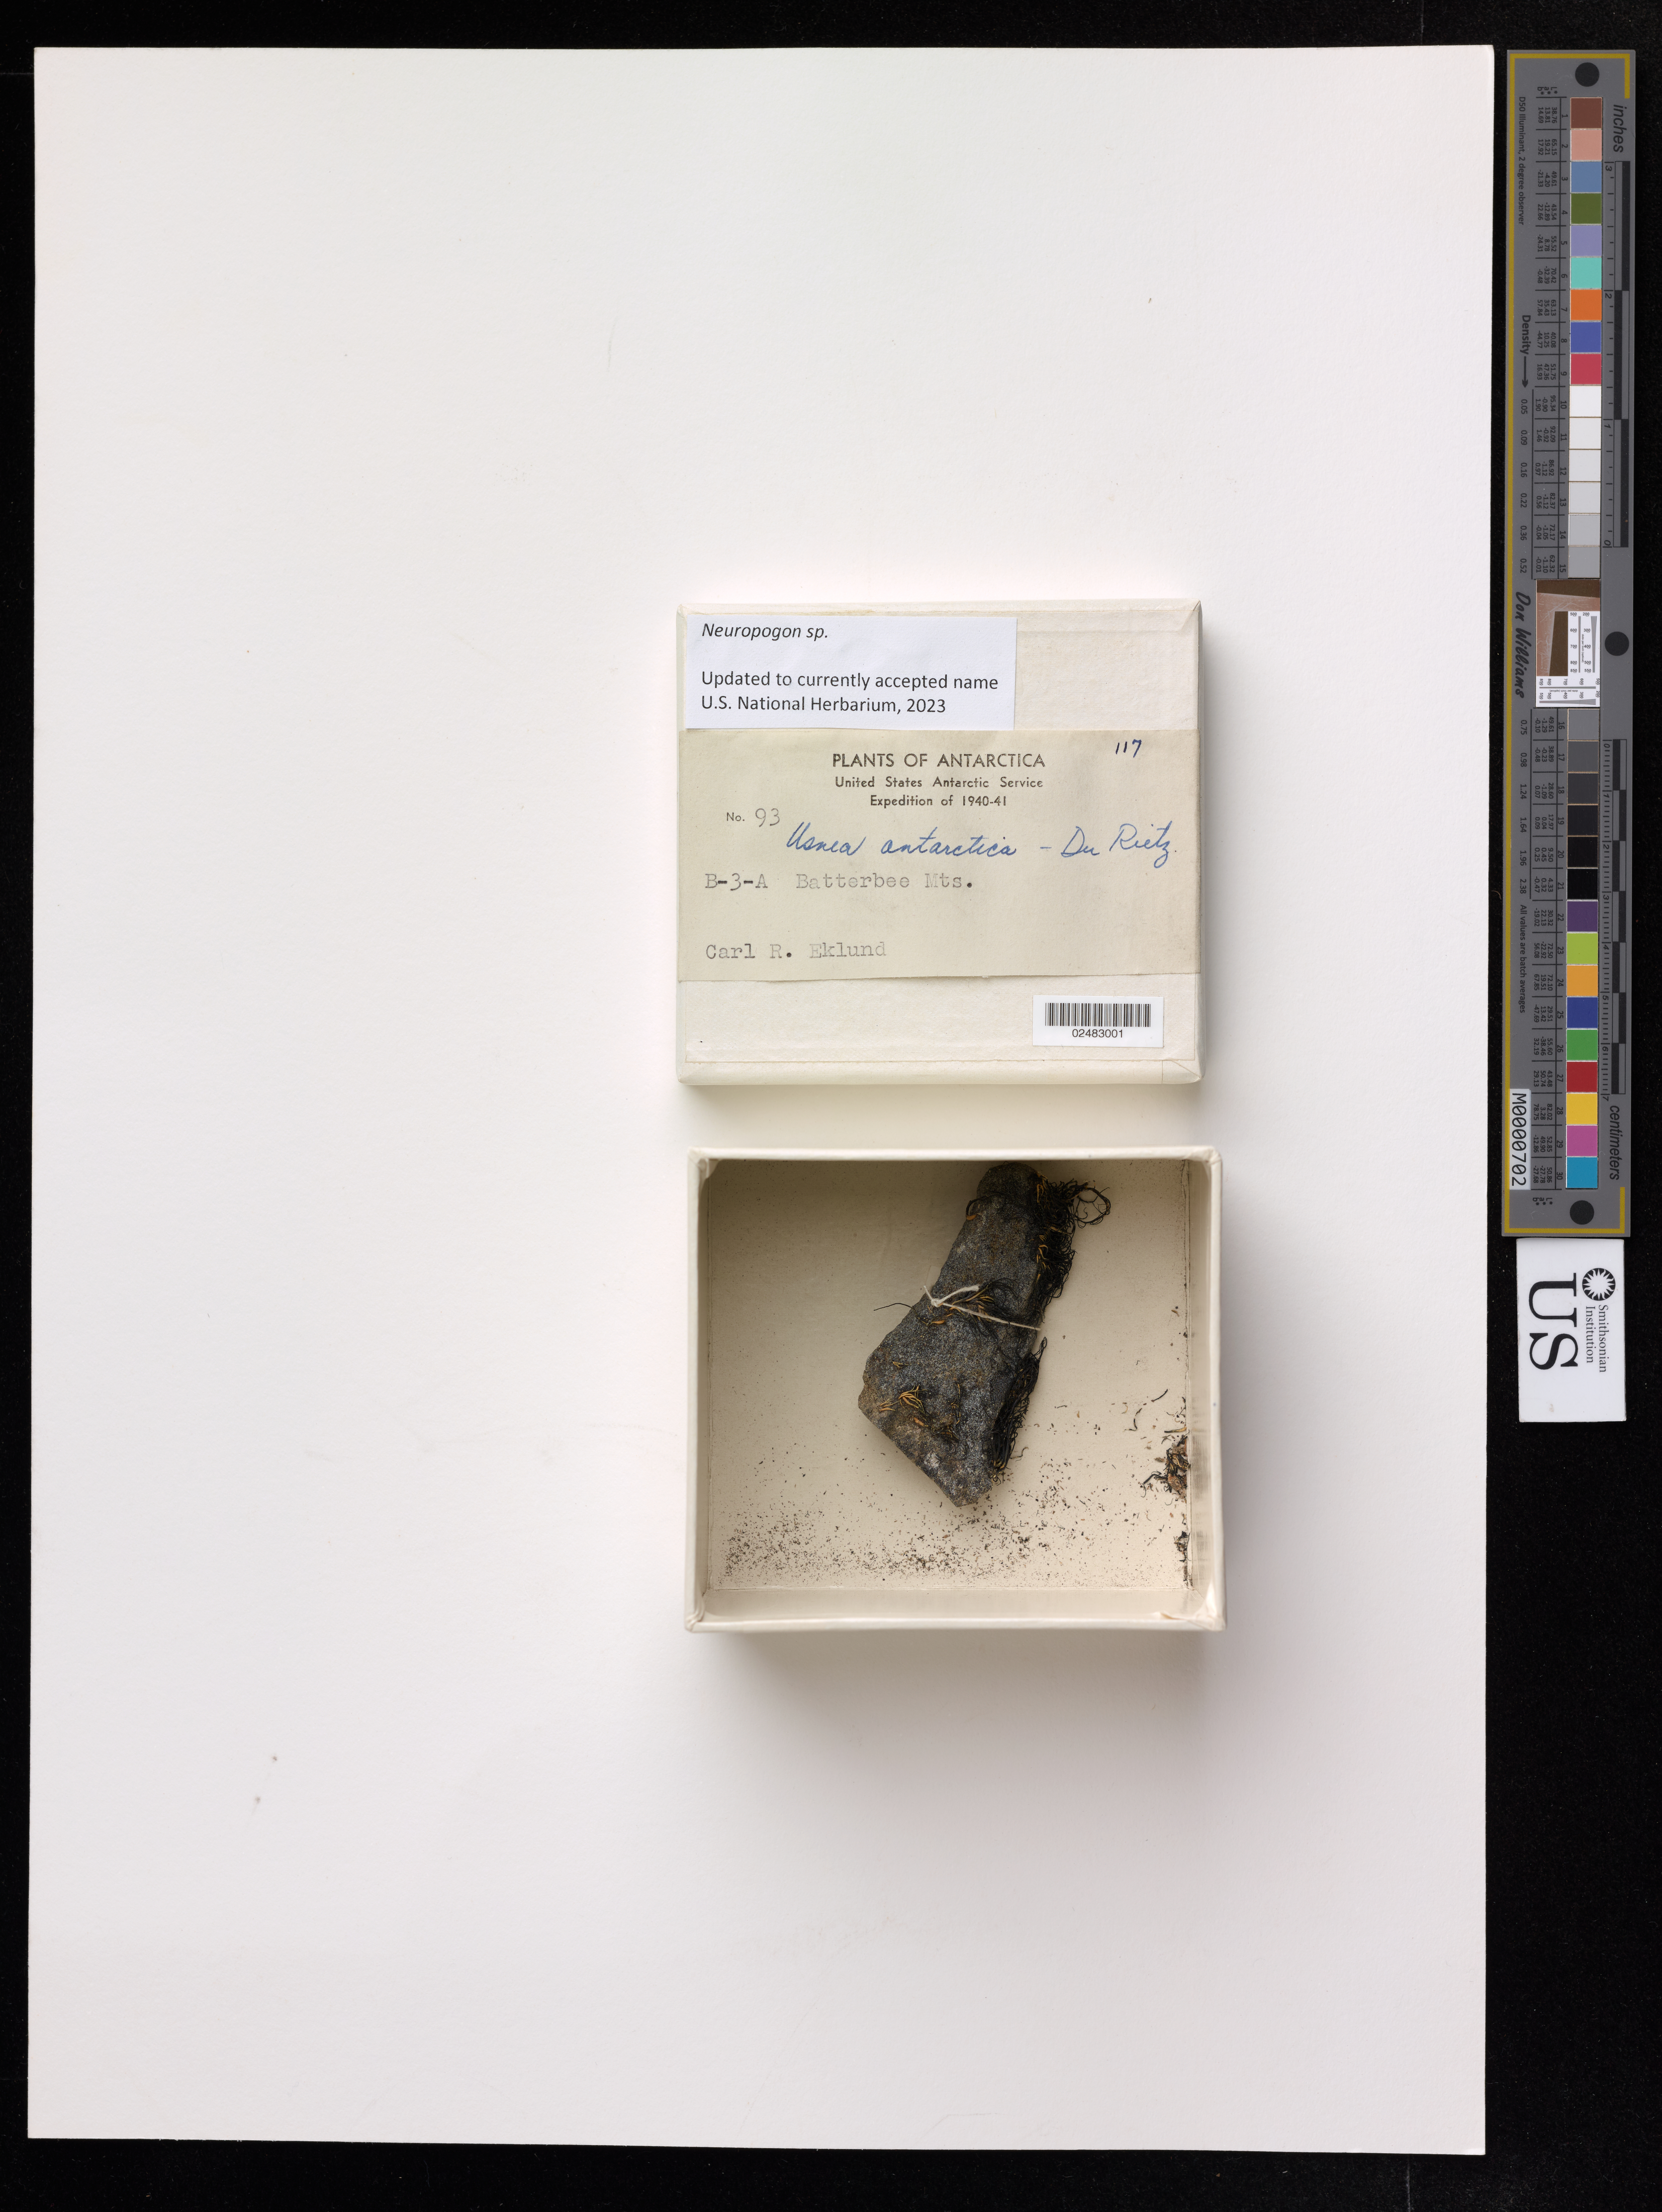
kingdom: Fungi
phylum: Ascomycota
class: Lecanoromycetes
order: Lecanorales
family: Parmeliaceae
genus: Neuropogon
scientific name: Neuropogon sp.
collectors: C. Eklund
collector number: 93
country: Antarctica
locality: Batterbee Mountains. B-3-A.